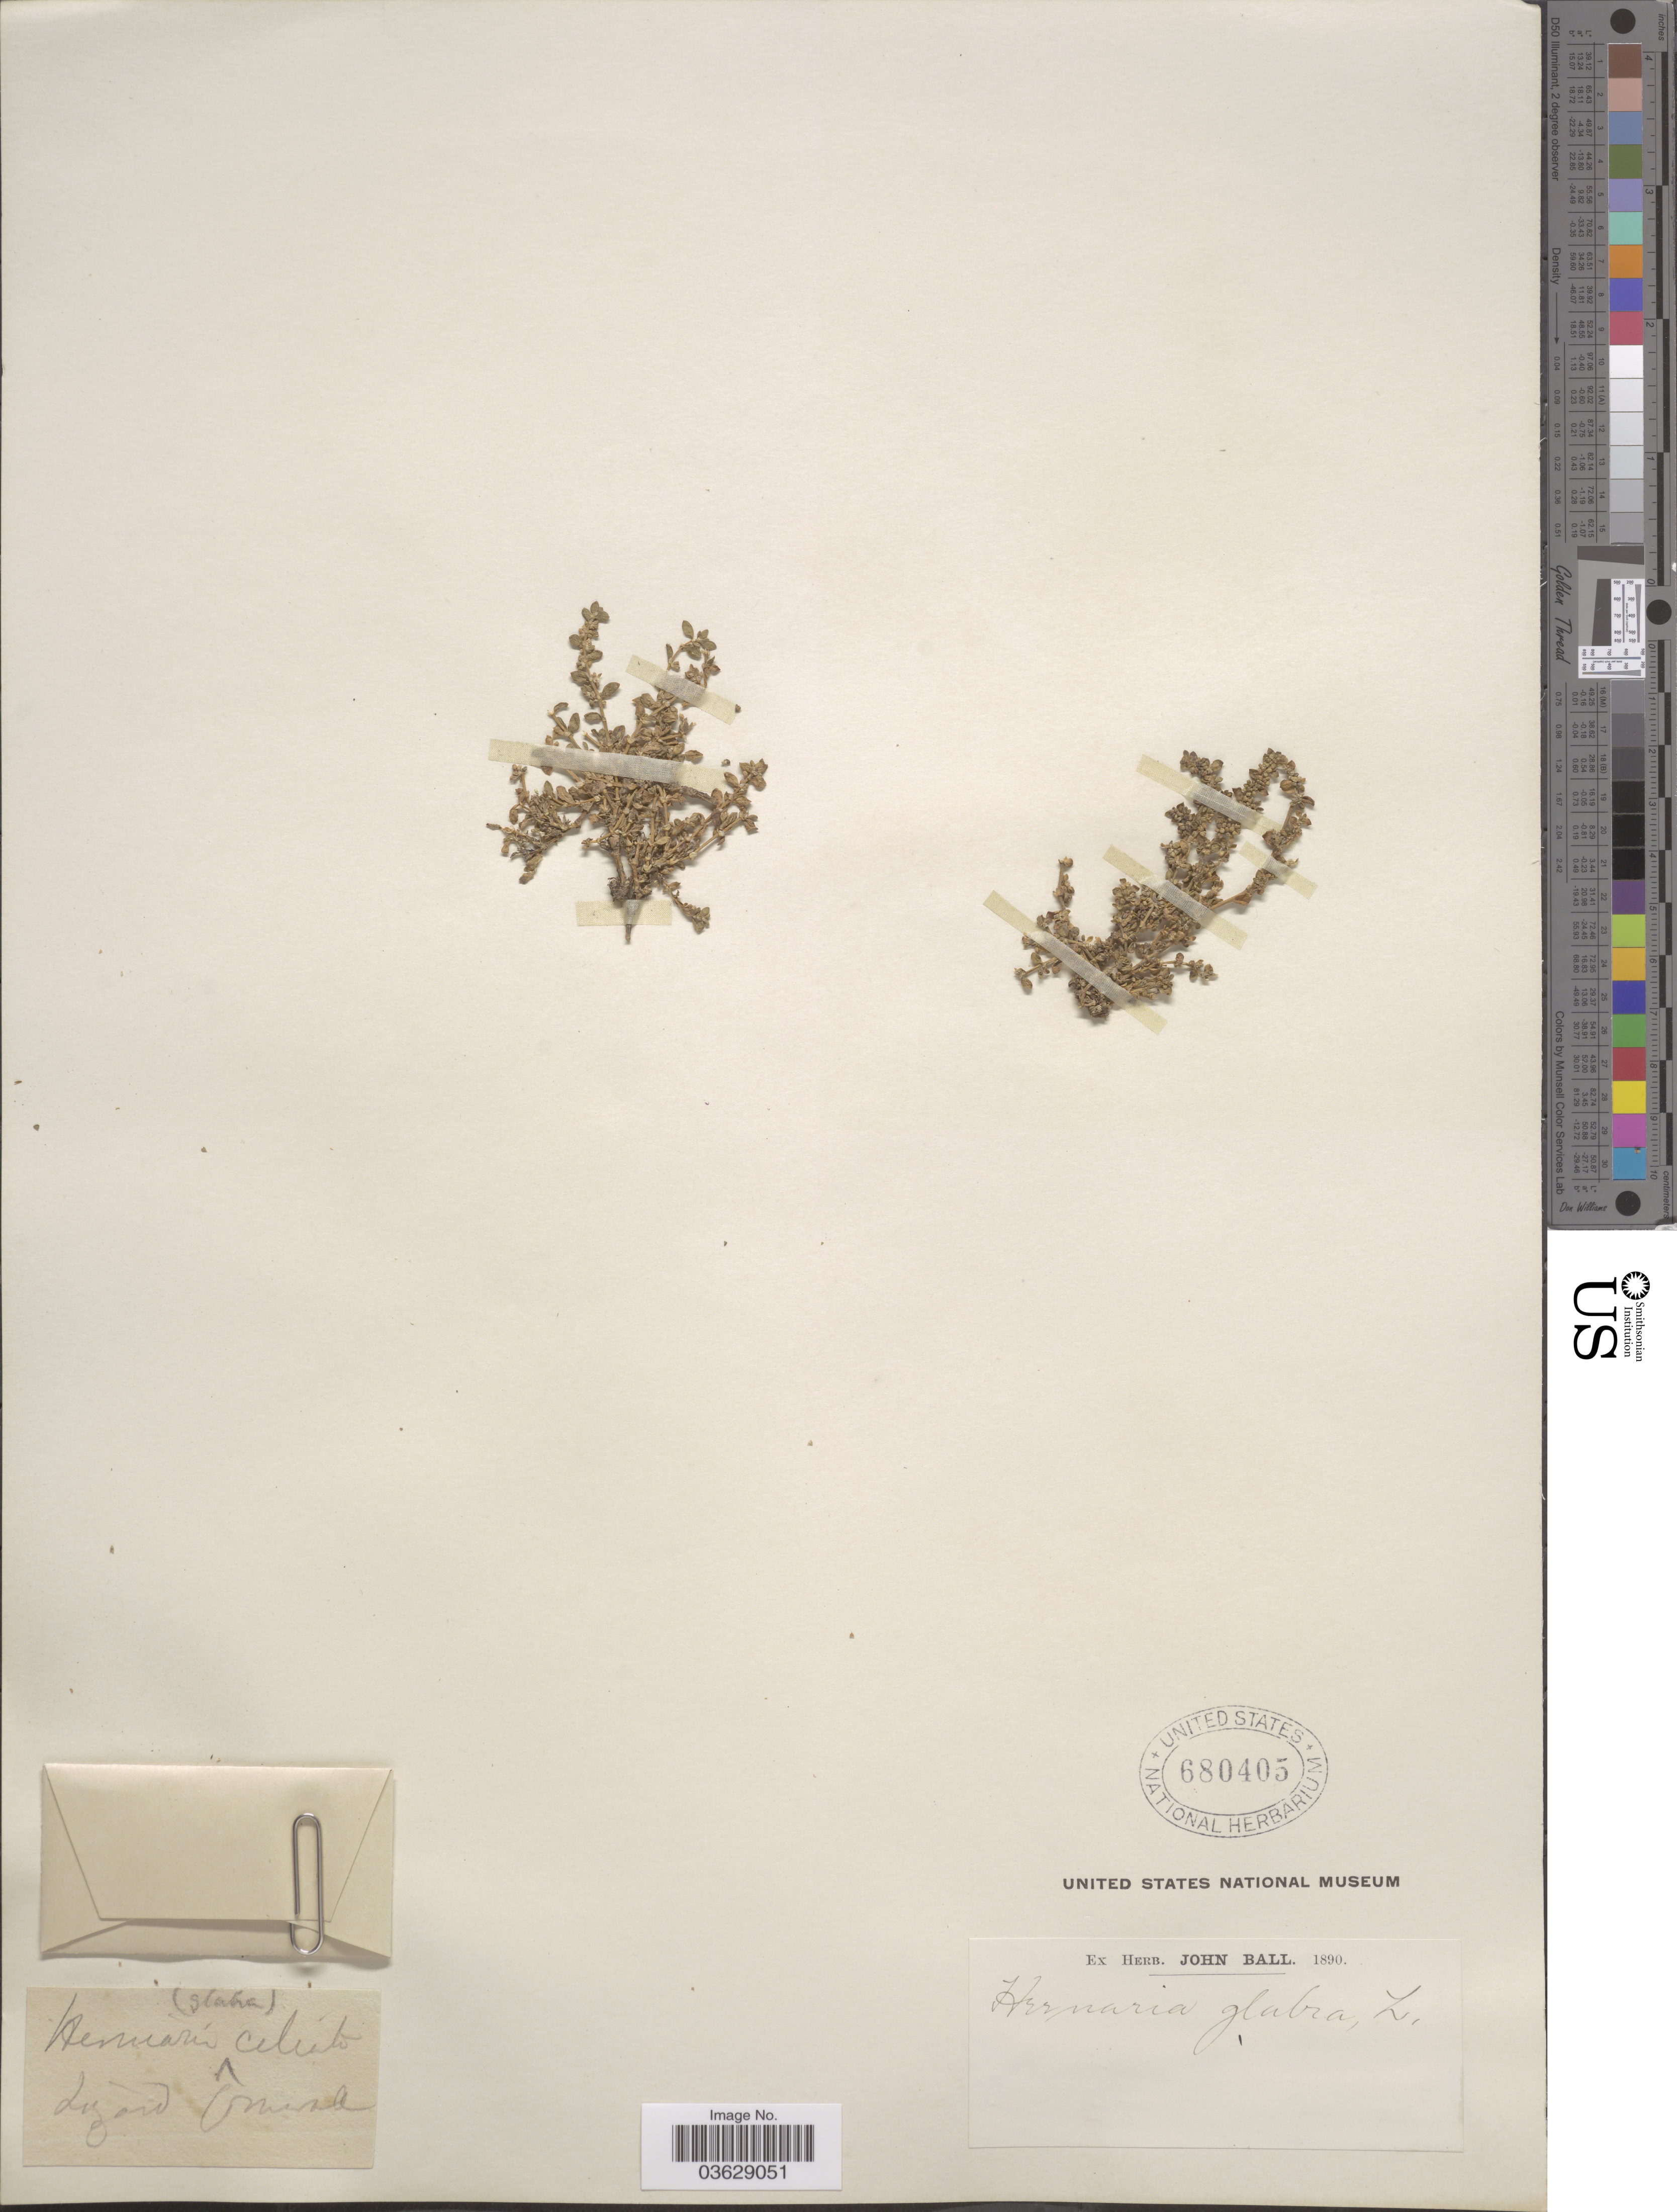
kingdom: Plantae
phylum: Tracheophyta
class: Magnoliopsida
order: Caryophyllales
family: Caryophyllaceae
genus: Herniaria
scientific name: Herniaria glabra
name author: L.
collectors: ex herb. John Ball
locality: Lugard fruza. [interpreted] [unsure placement]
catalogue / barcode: US 680405